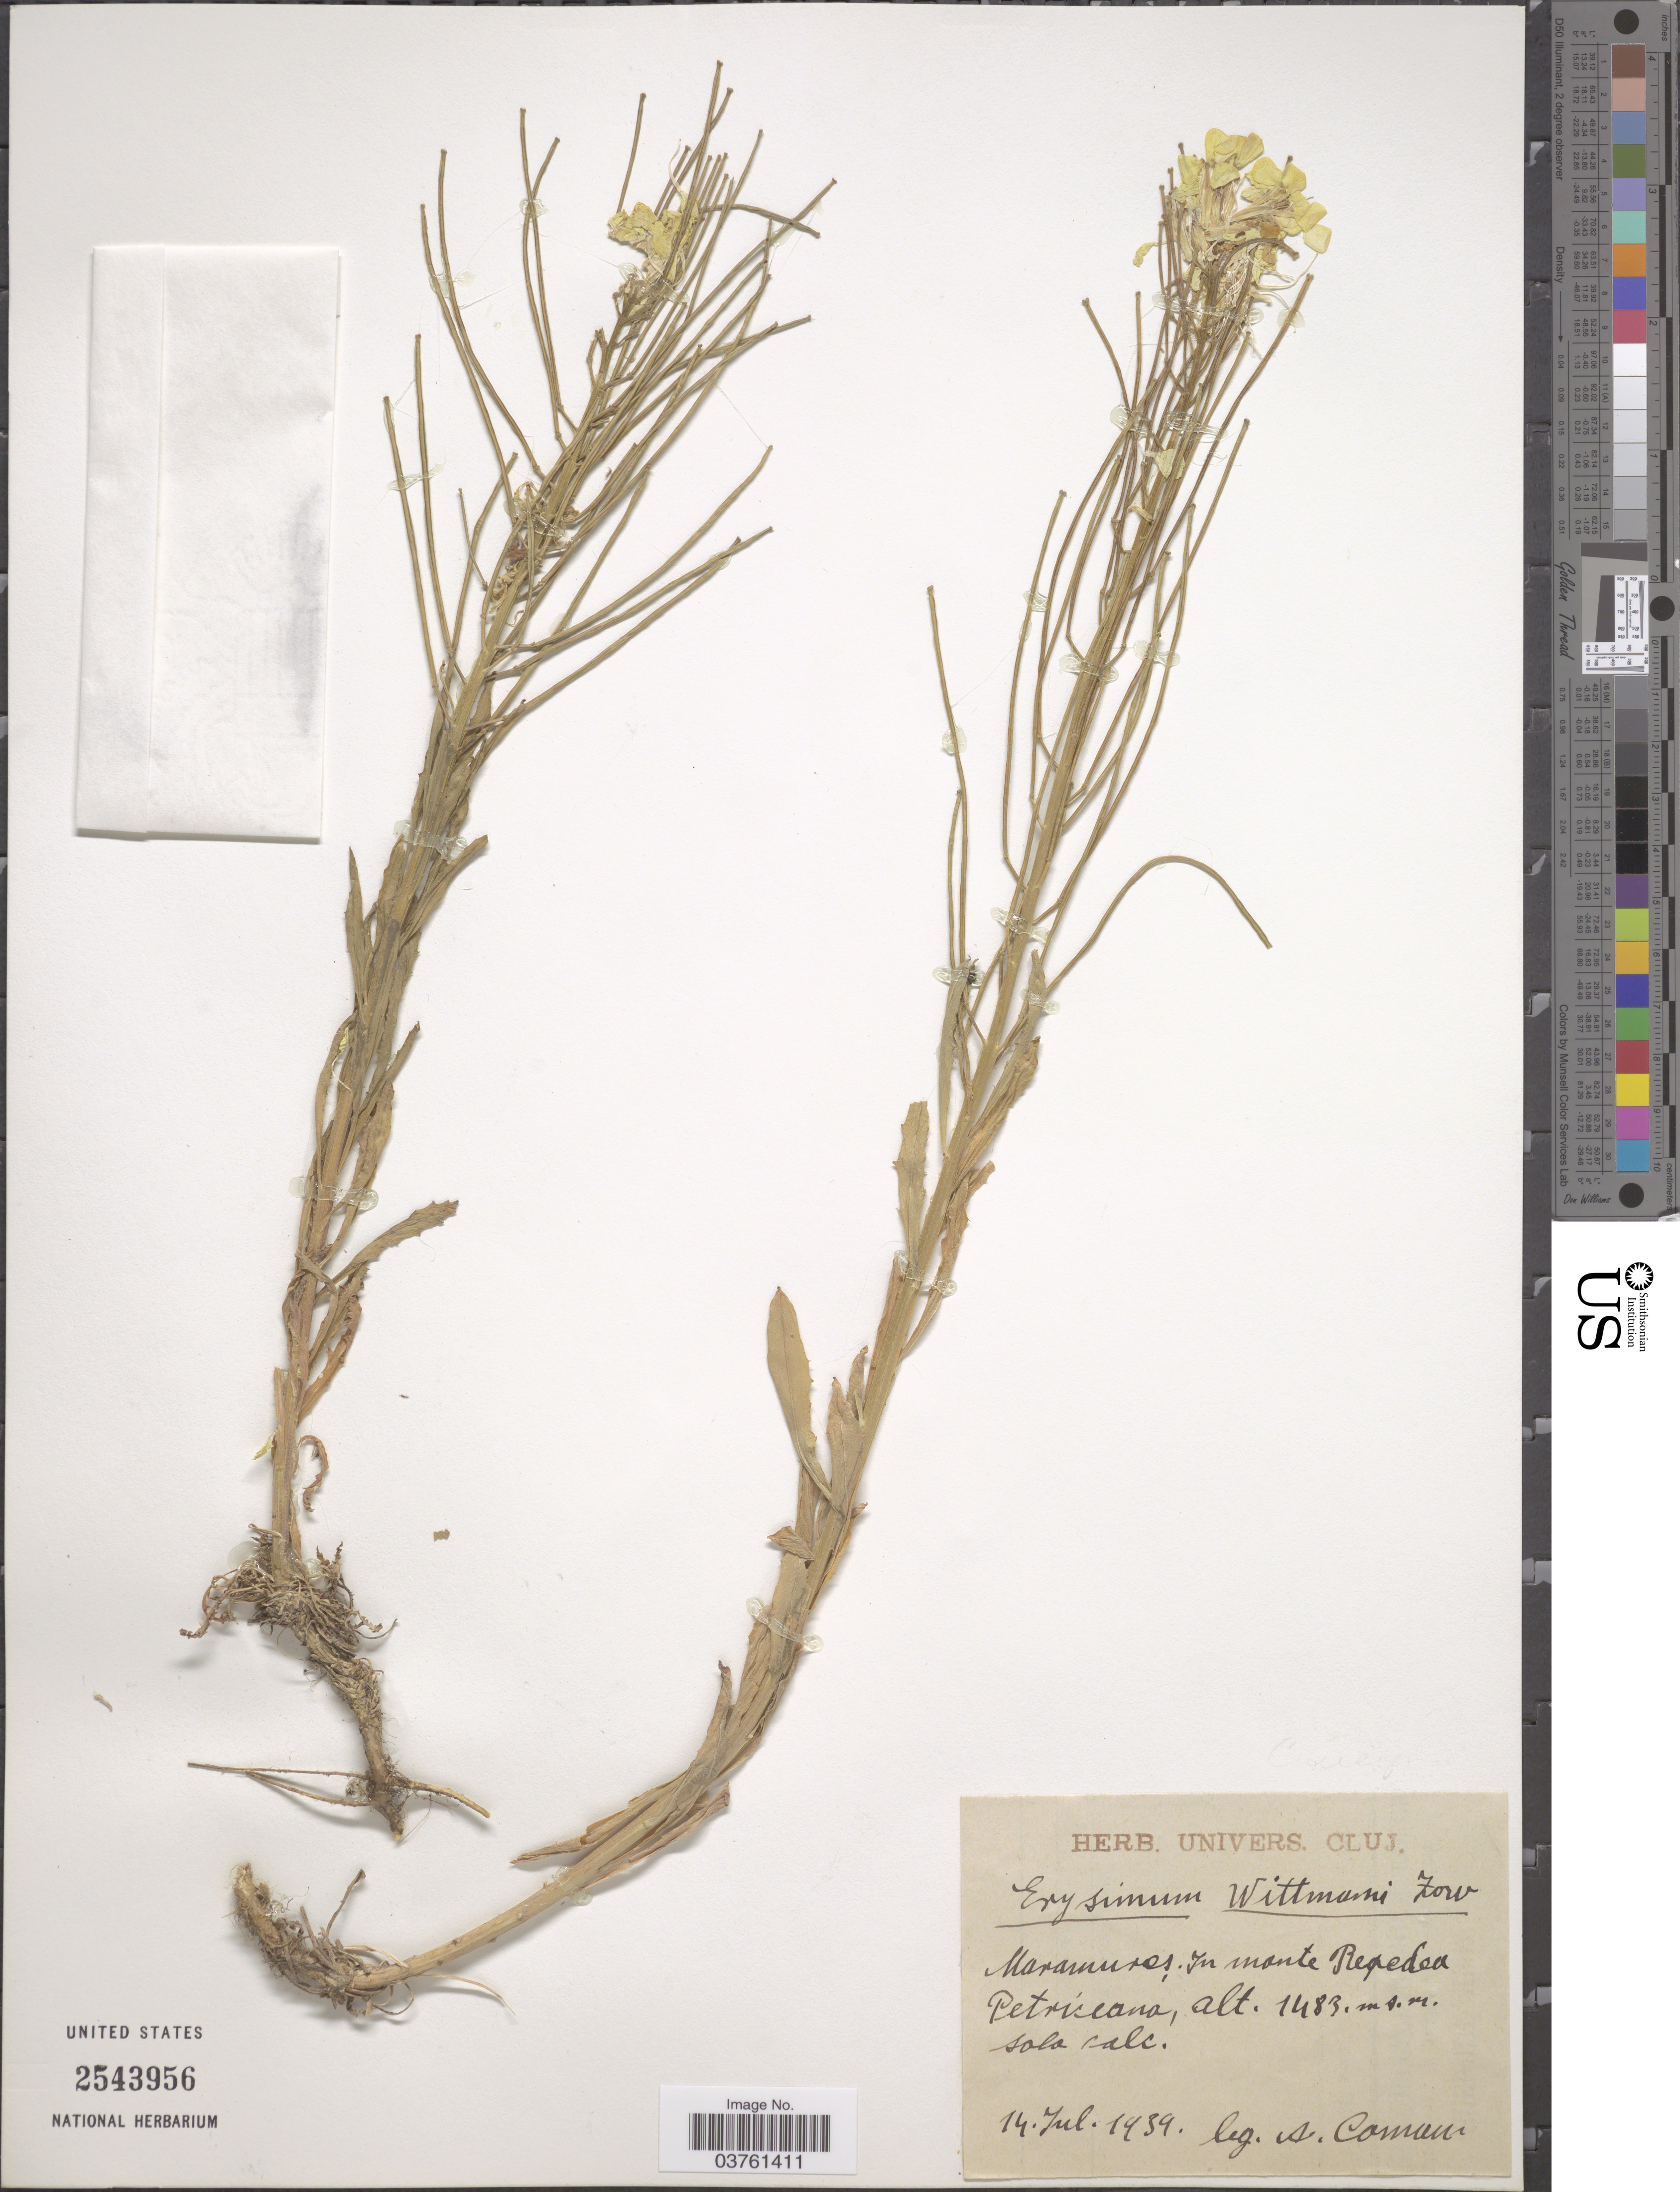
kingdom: Plantae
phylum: Tracheophyta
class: Magnoliopsida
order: Brassicales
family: Brassicaceae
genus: Erysimum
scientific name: Erysimum witmannii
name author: Zaw.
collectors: A. Coman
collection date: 1939-07-14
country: Romania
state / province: Maramures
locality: Maramures. In monte Reqedea [interpreted] Petriceana.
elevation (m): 1483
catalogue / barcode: US 2543956